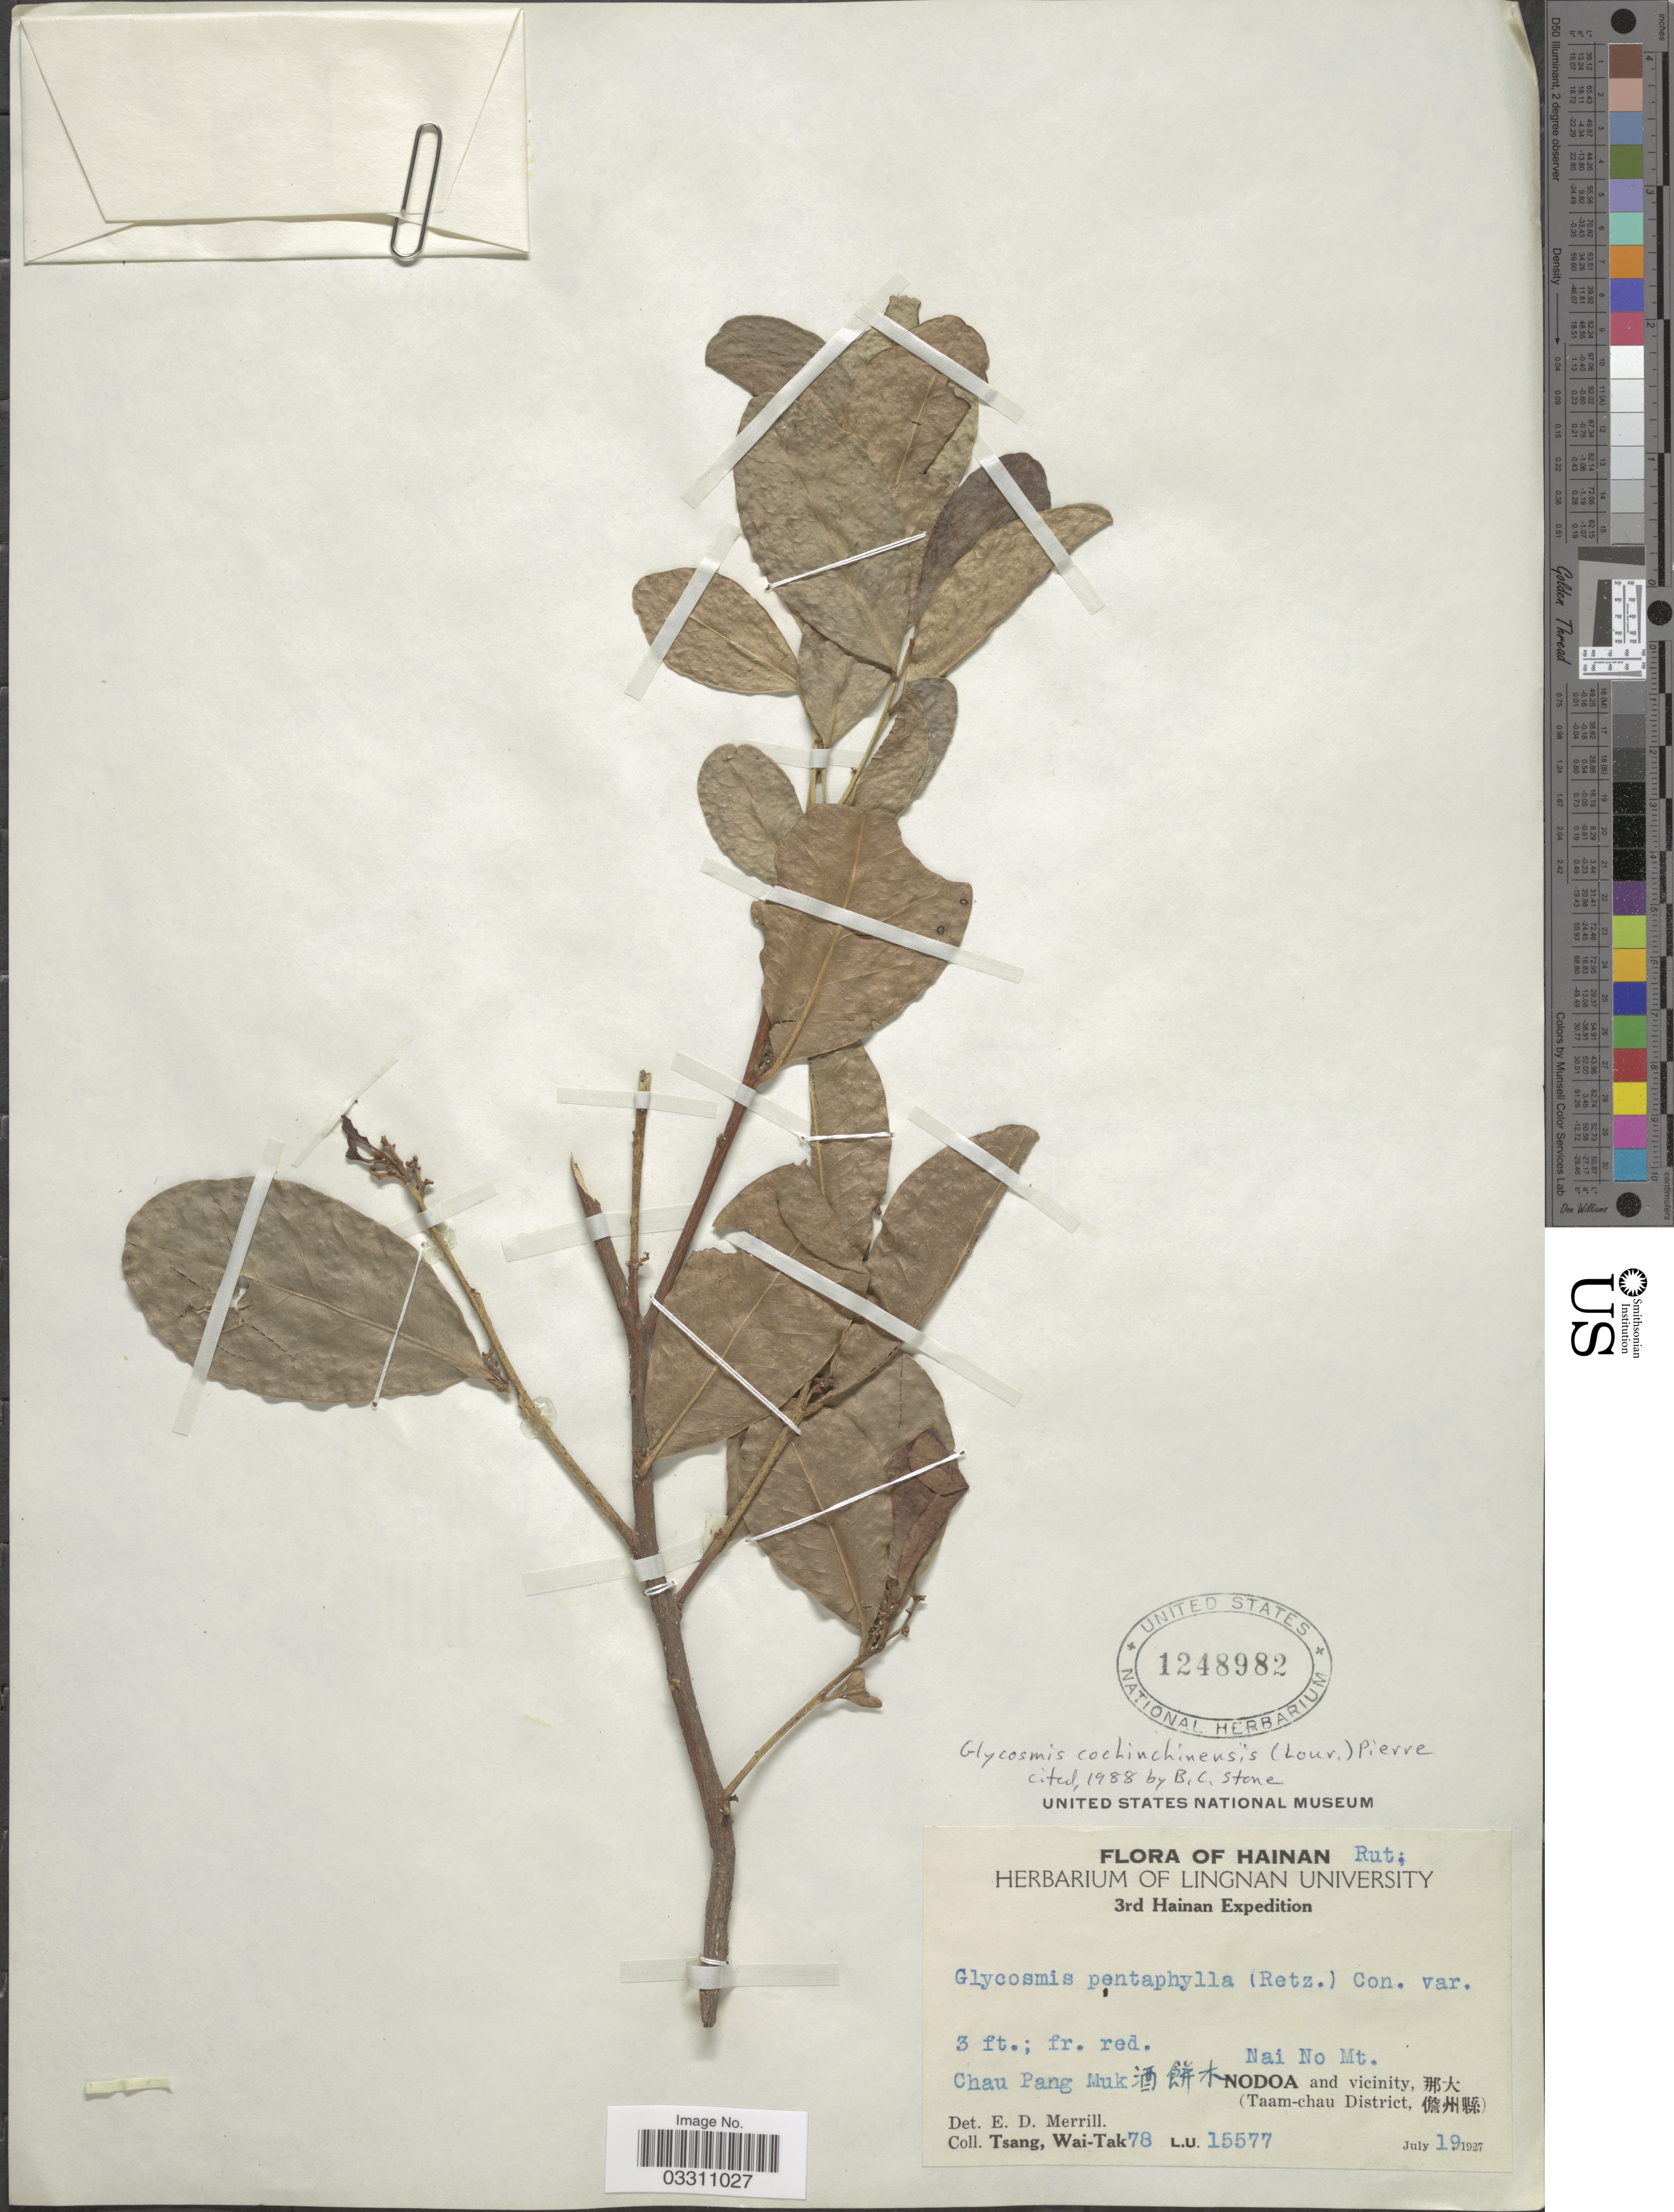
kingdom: Plantae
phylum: Tracheophyta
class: Magnoliopsida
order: Sapindales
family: Rutaceae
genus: Glycosmis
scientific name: Glycosmis cochinchinensis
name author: (Lour.) Pierre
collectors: W. T. Tsang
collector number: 78L.U.15577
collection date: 1927-07-19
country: China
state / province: Hainan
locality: Chau Pang Muk. Nai No Mt., Nodoa and vicinity, (Taam-chau District)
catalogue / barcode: US 1248982